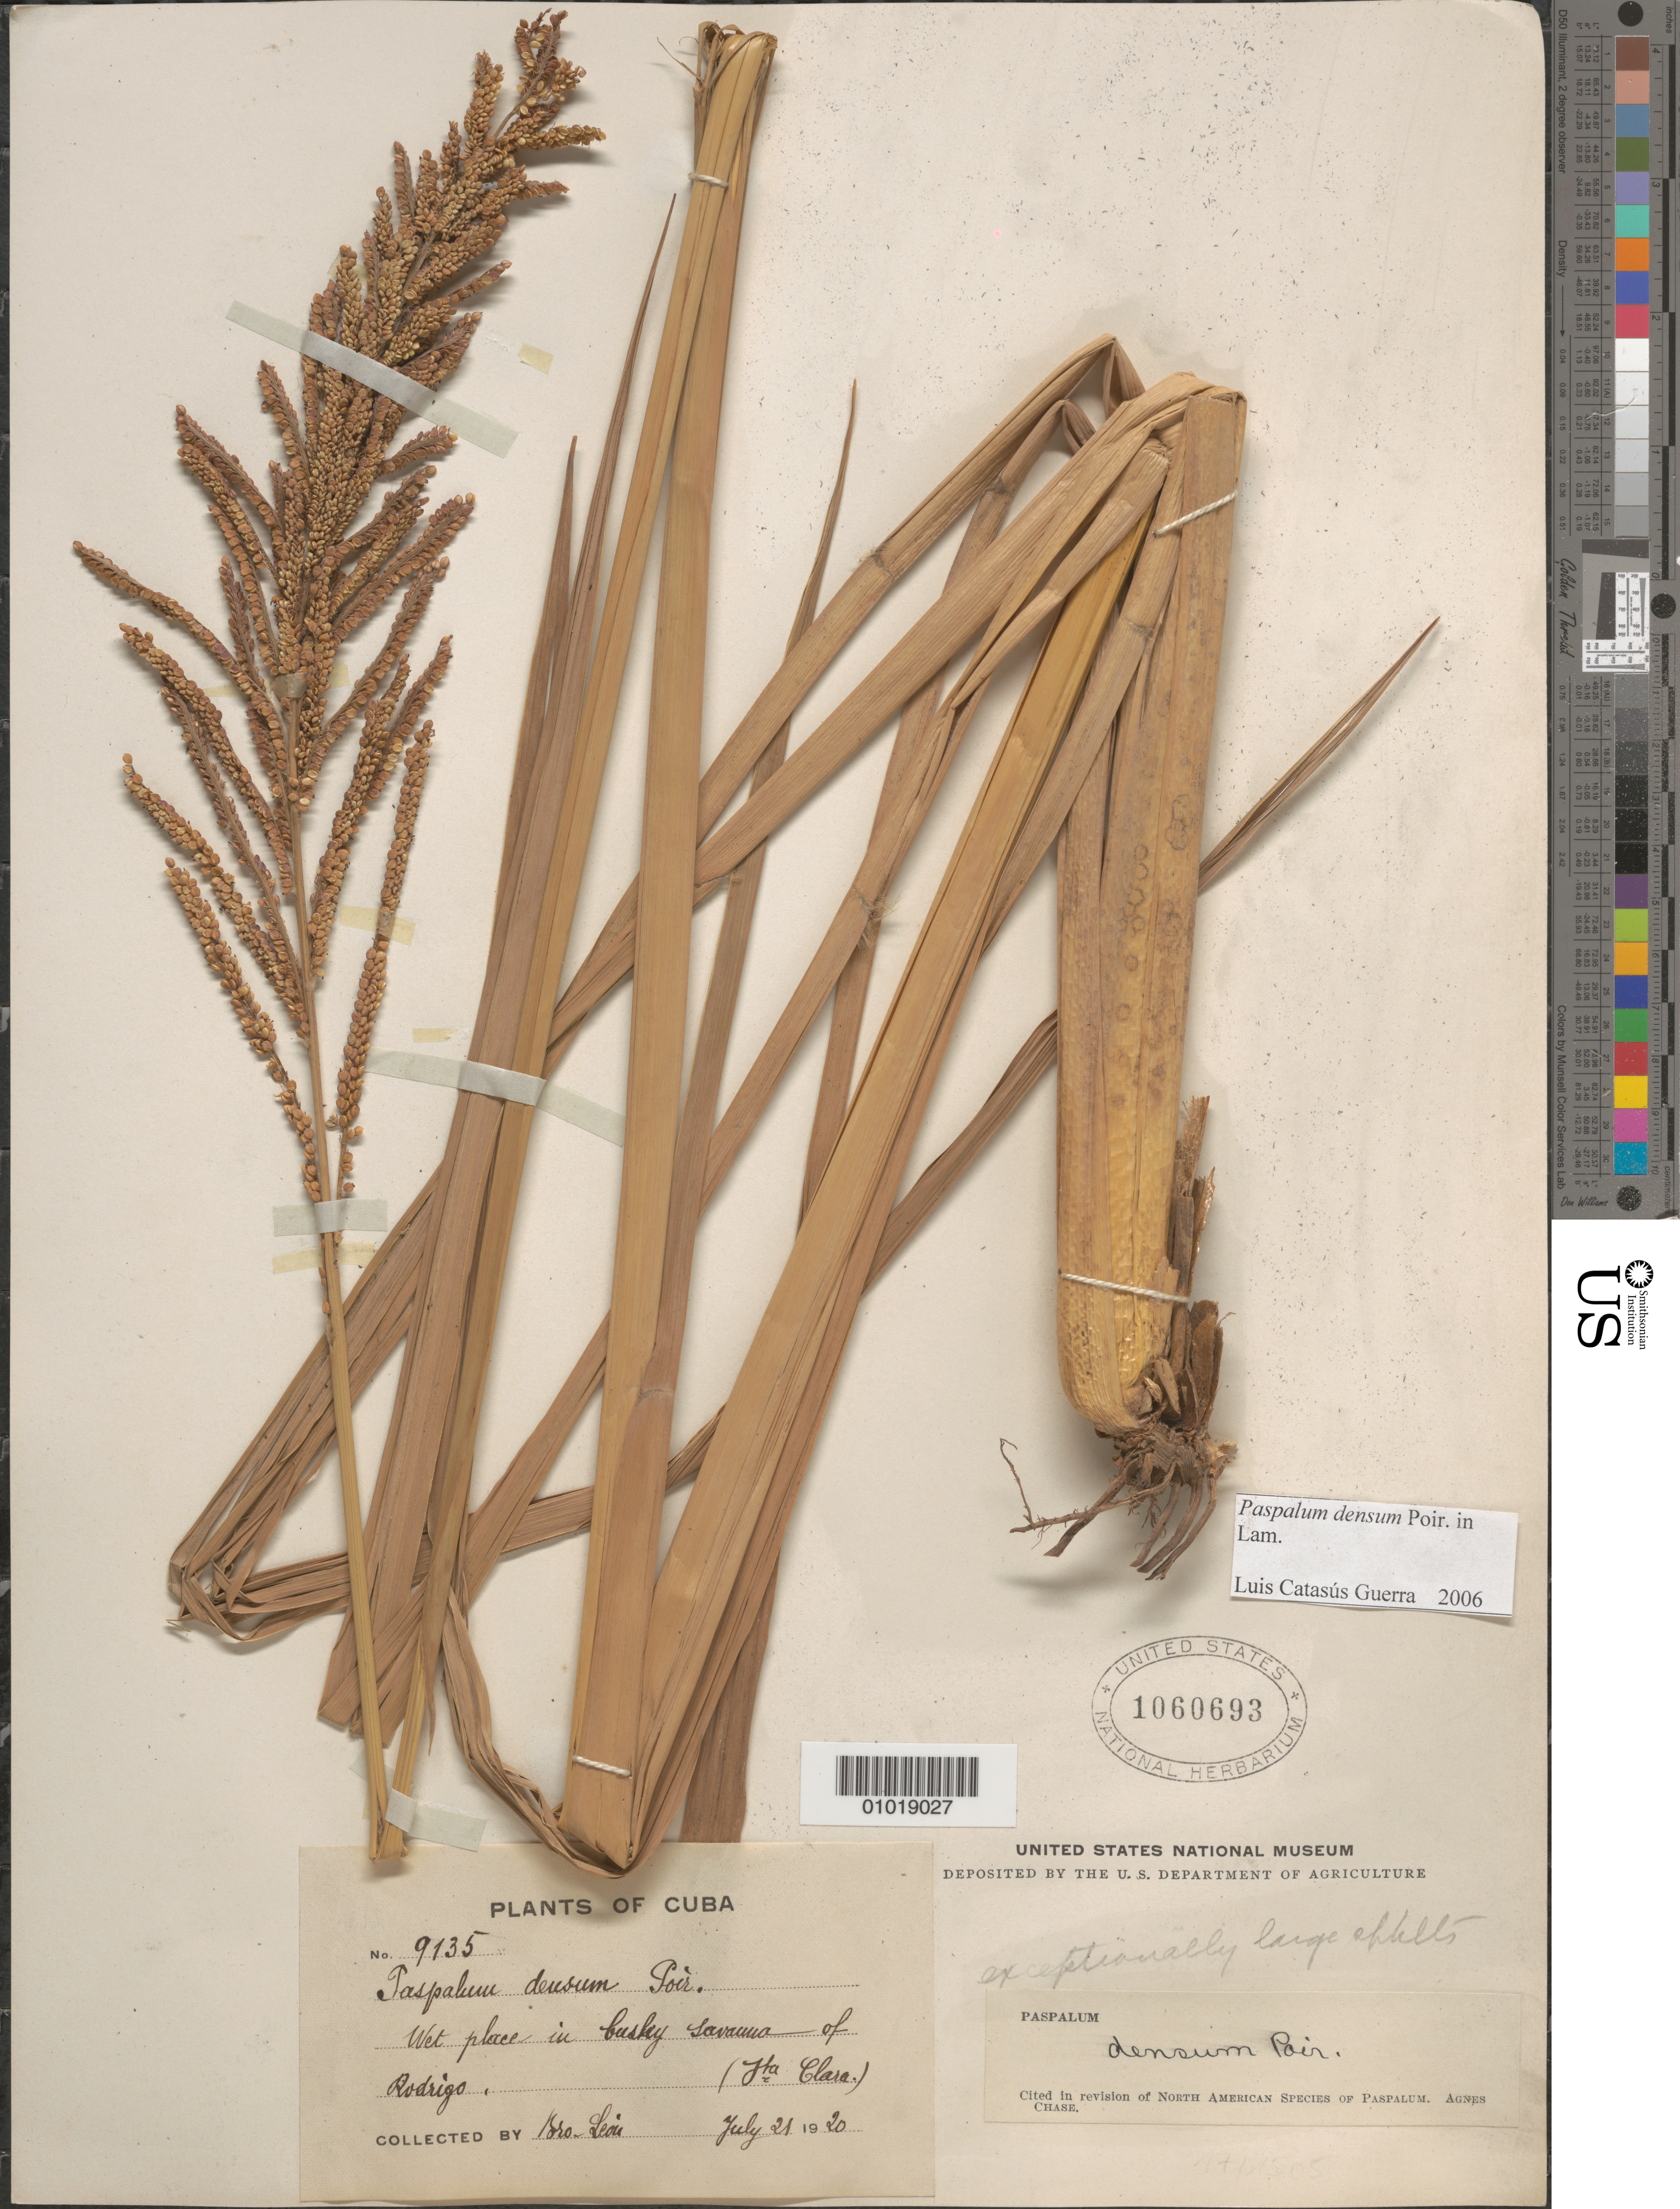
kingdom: Plantae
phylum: Tracheophyta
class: Liliopsida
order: Poales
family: Poaceae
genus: Paspalum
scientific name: Paspalum densum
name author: Poir.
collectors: Bro. León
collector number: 9135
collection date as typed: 21 Jul 1920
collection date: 1920-07-21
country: Cuba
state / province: Villa Clara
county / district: Santa Clara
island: Cuba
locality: Rodrigo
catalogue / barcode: US 1060693